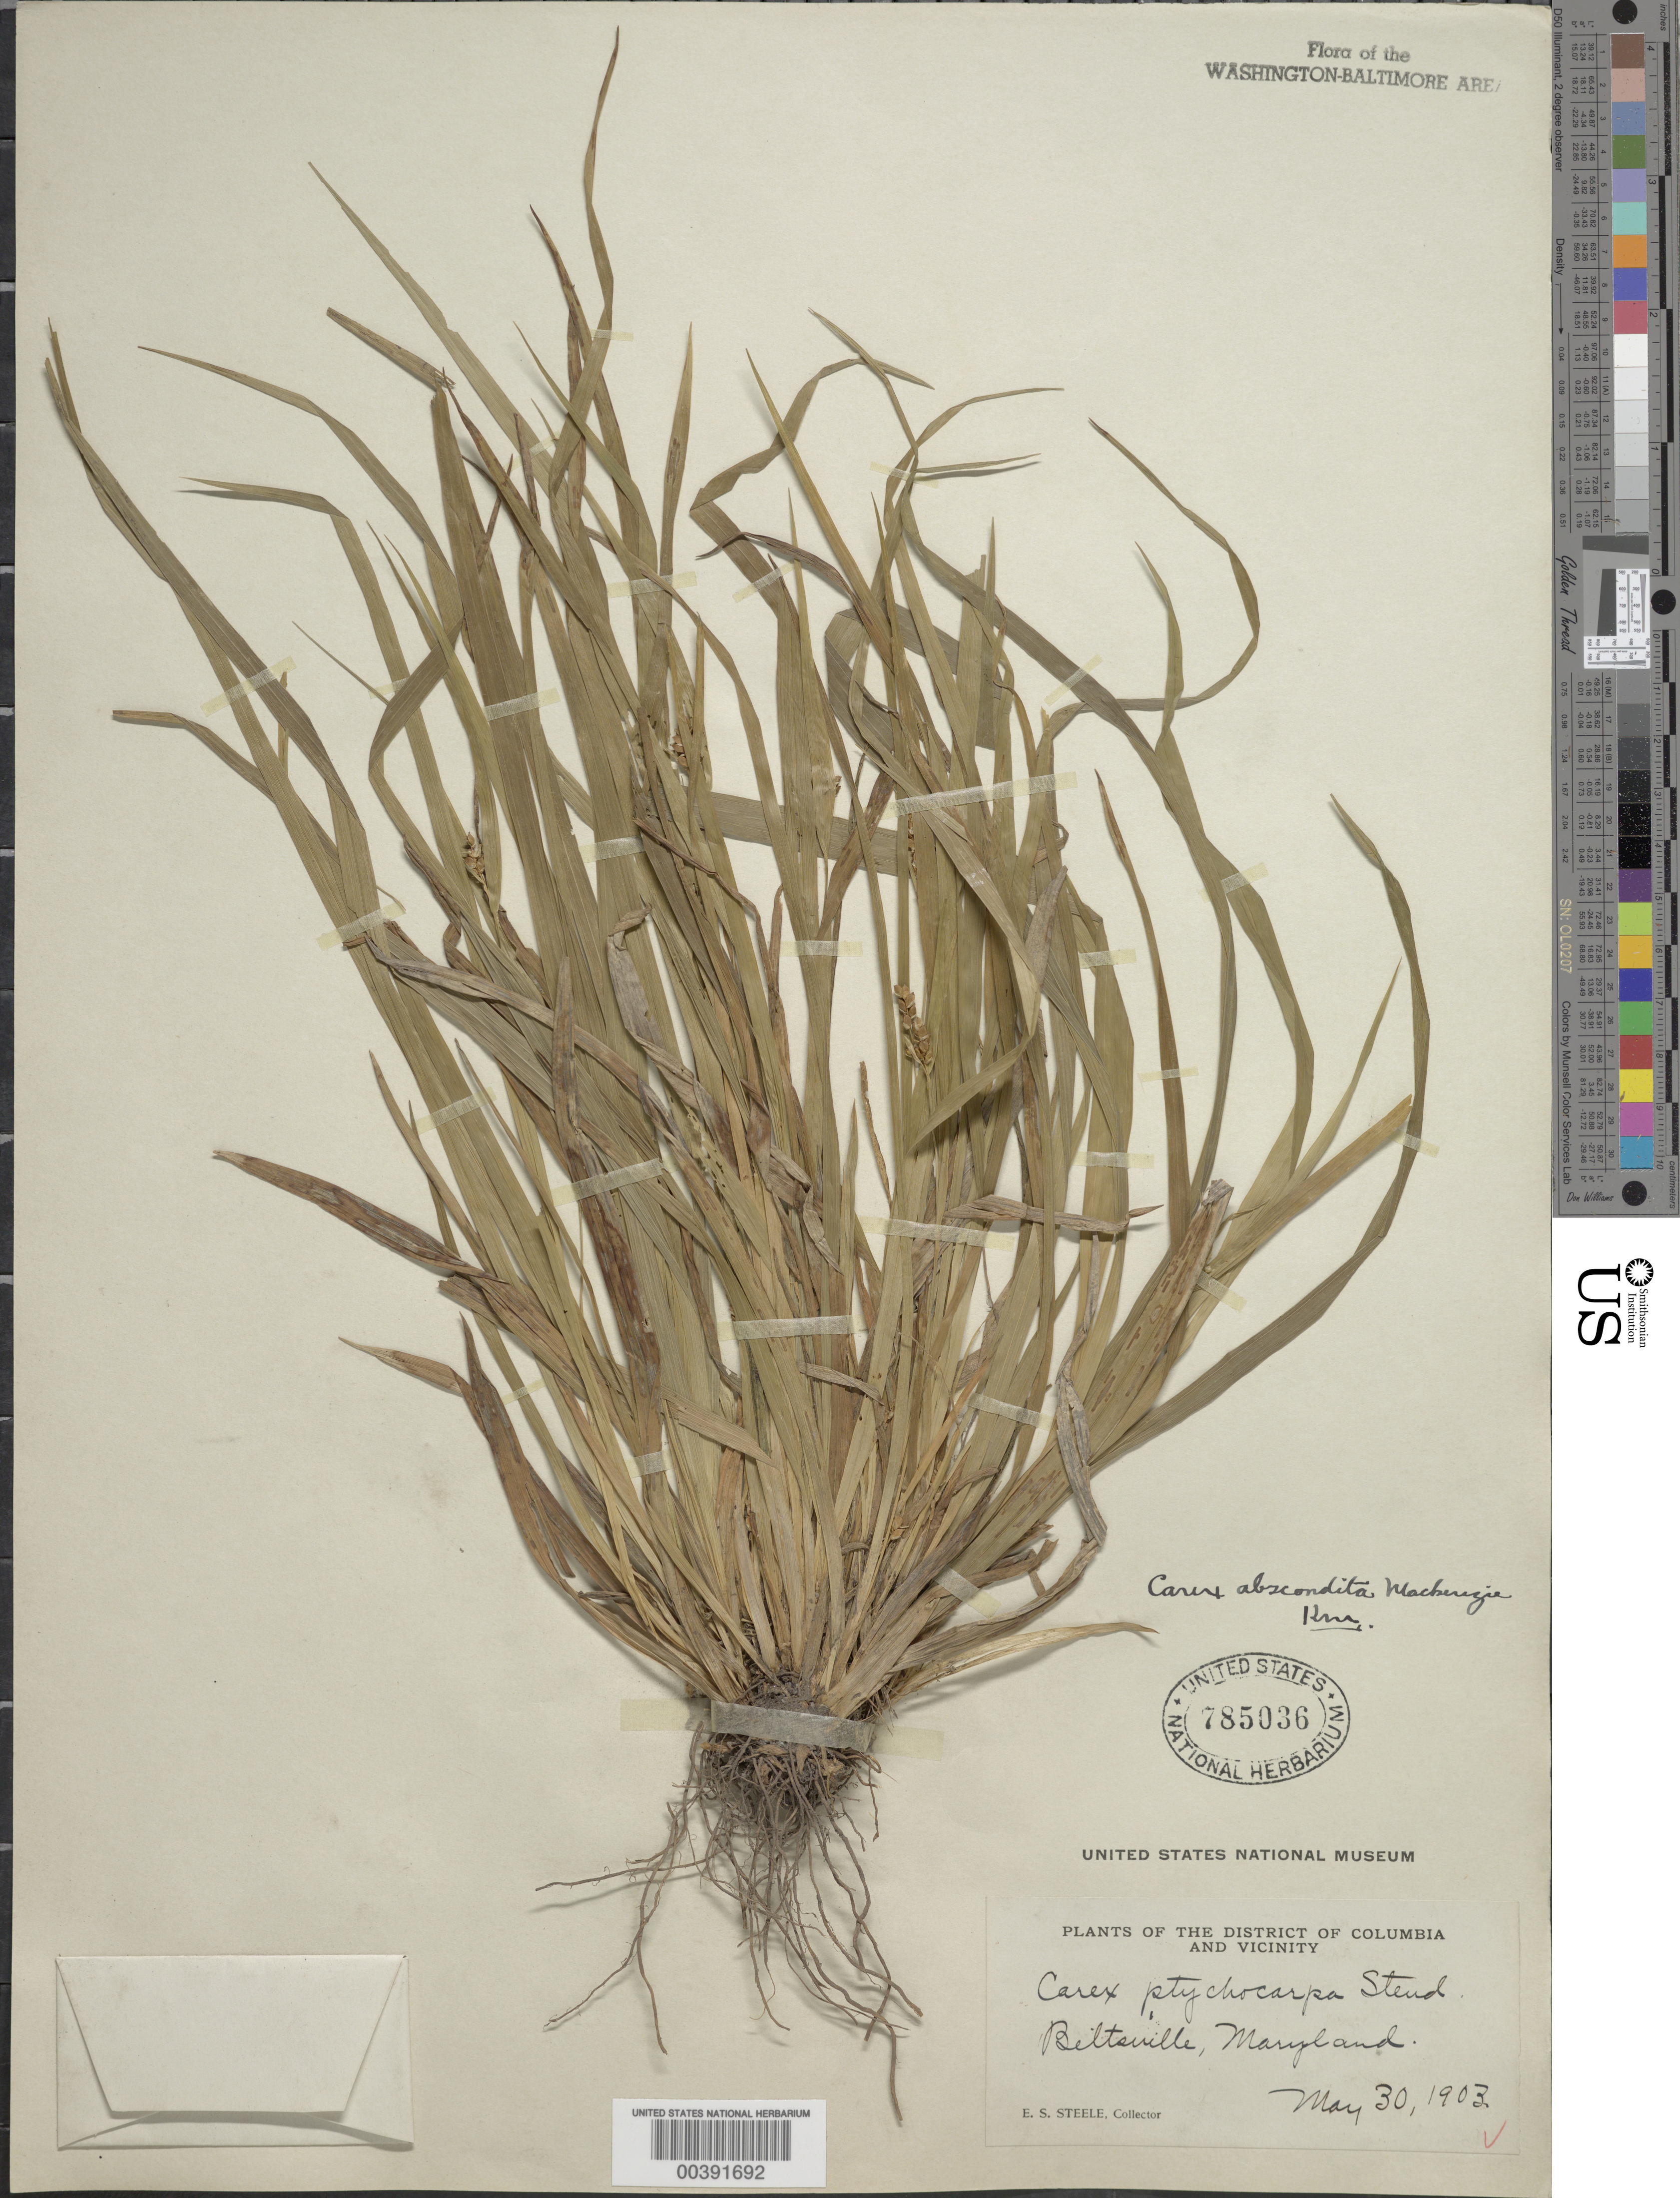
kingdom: Plantae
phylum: Tracheophyta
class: Liliopsida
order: Poales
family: Cyperaceae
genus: Carex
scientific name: Carex abscondita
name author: Mack.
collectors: E. Steele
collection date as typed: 30 May 1903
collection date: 1903-05-30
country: United States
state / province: Maryland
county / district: Prince George's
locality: Beltsville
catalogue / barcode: US 785036